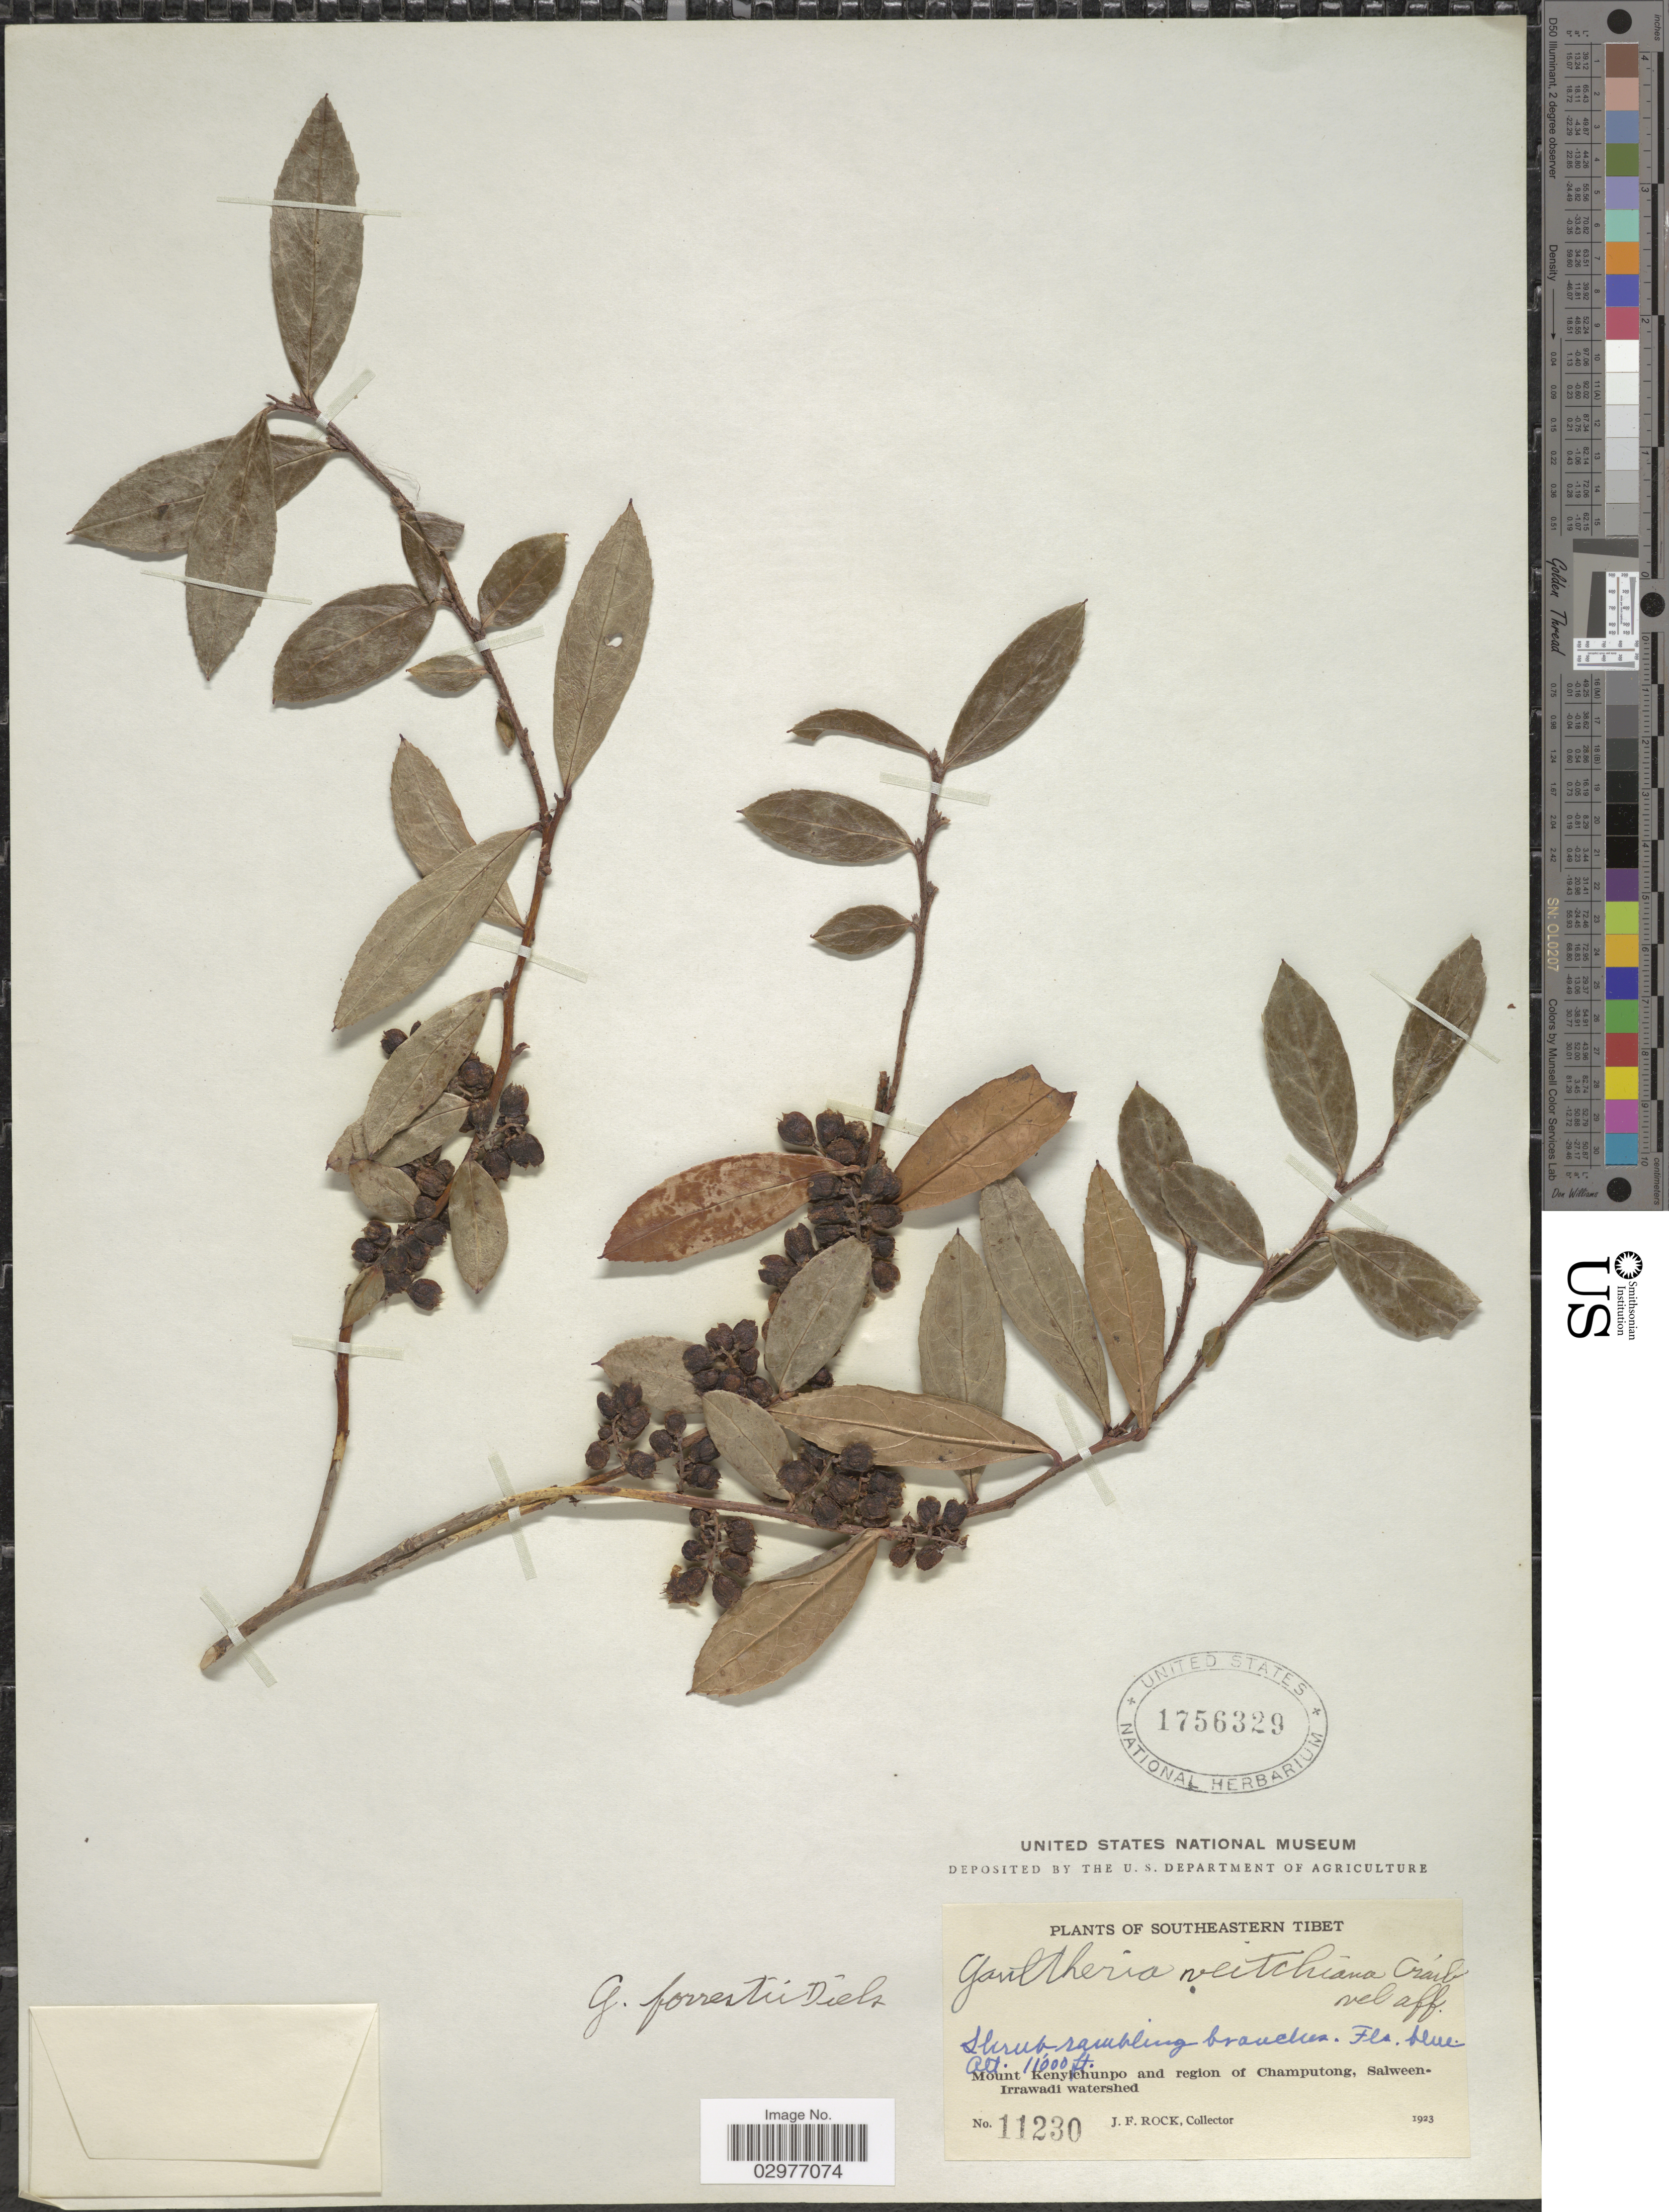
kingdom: Plantae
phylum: Tracheophyta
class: Magnoliopsida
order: Ericales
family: Ericaceae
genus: Gaultheria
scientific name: Gaultheria forrestii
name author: Diels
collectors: J. Rock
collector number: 11230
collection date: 1923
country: China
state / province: Xizang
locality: Southeastern Tibet. Mount Kenyichunpo and region of Champutong, Salween-Irrawadi watershed.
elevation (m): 3353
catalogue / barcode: US 1756329